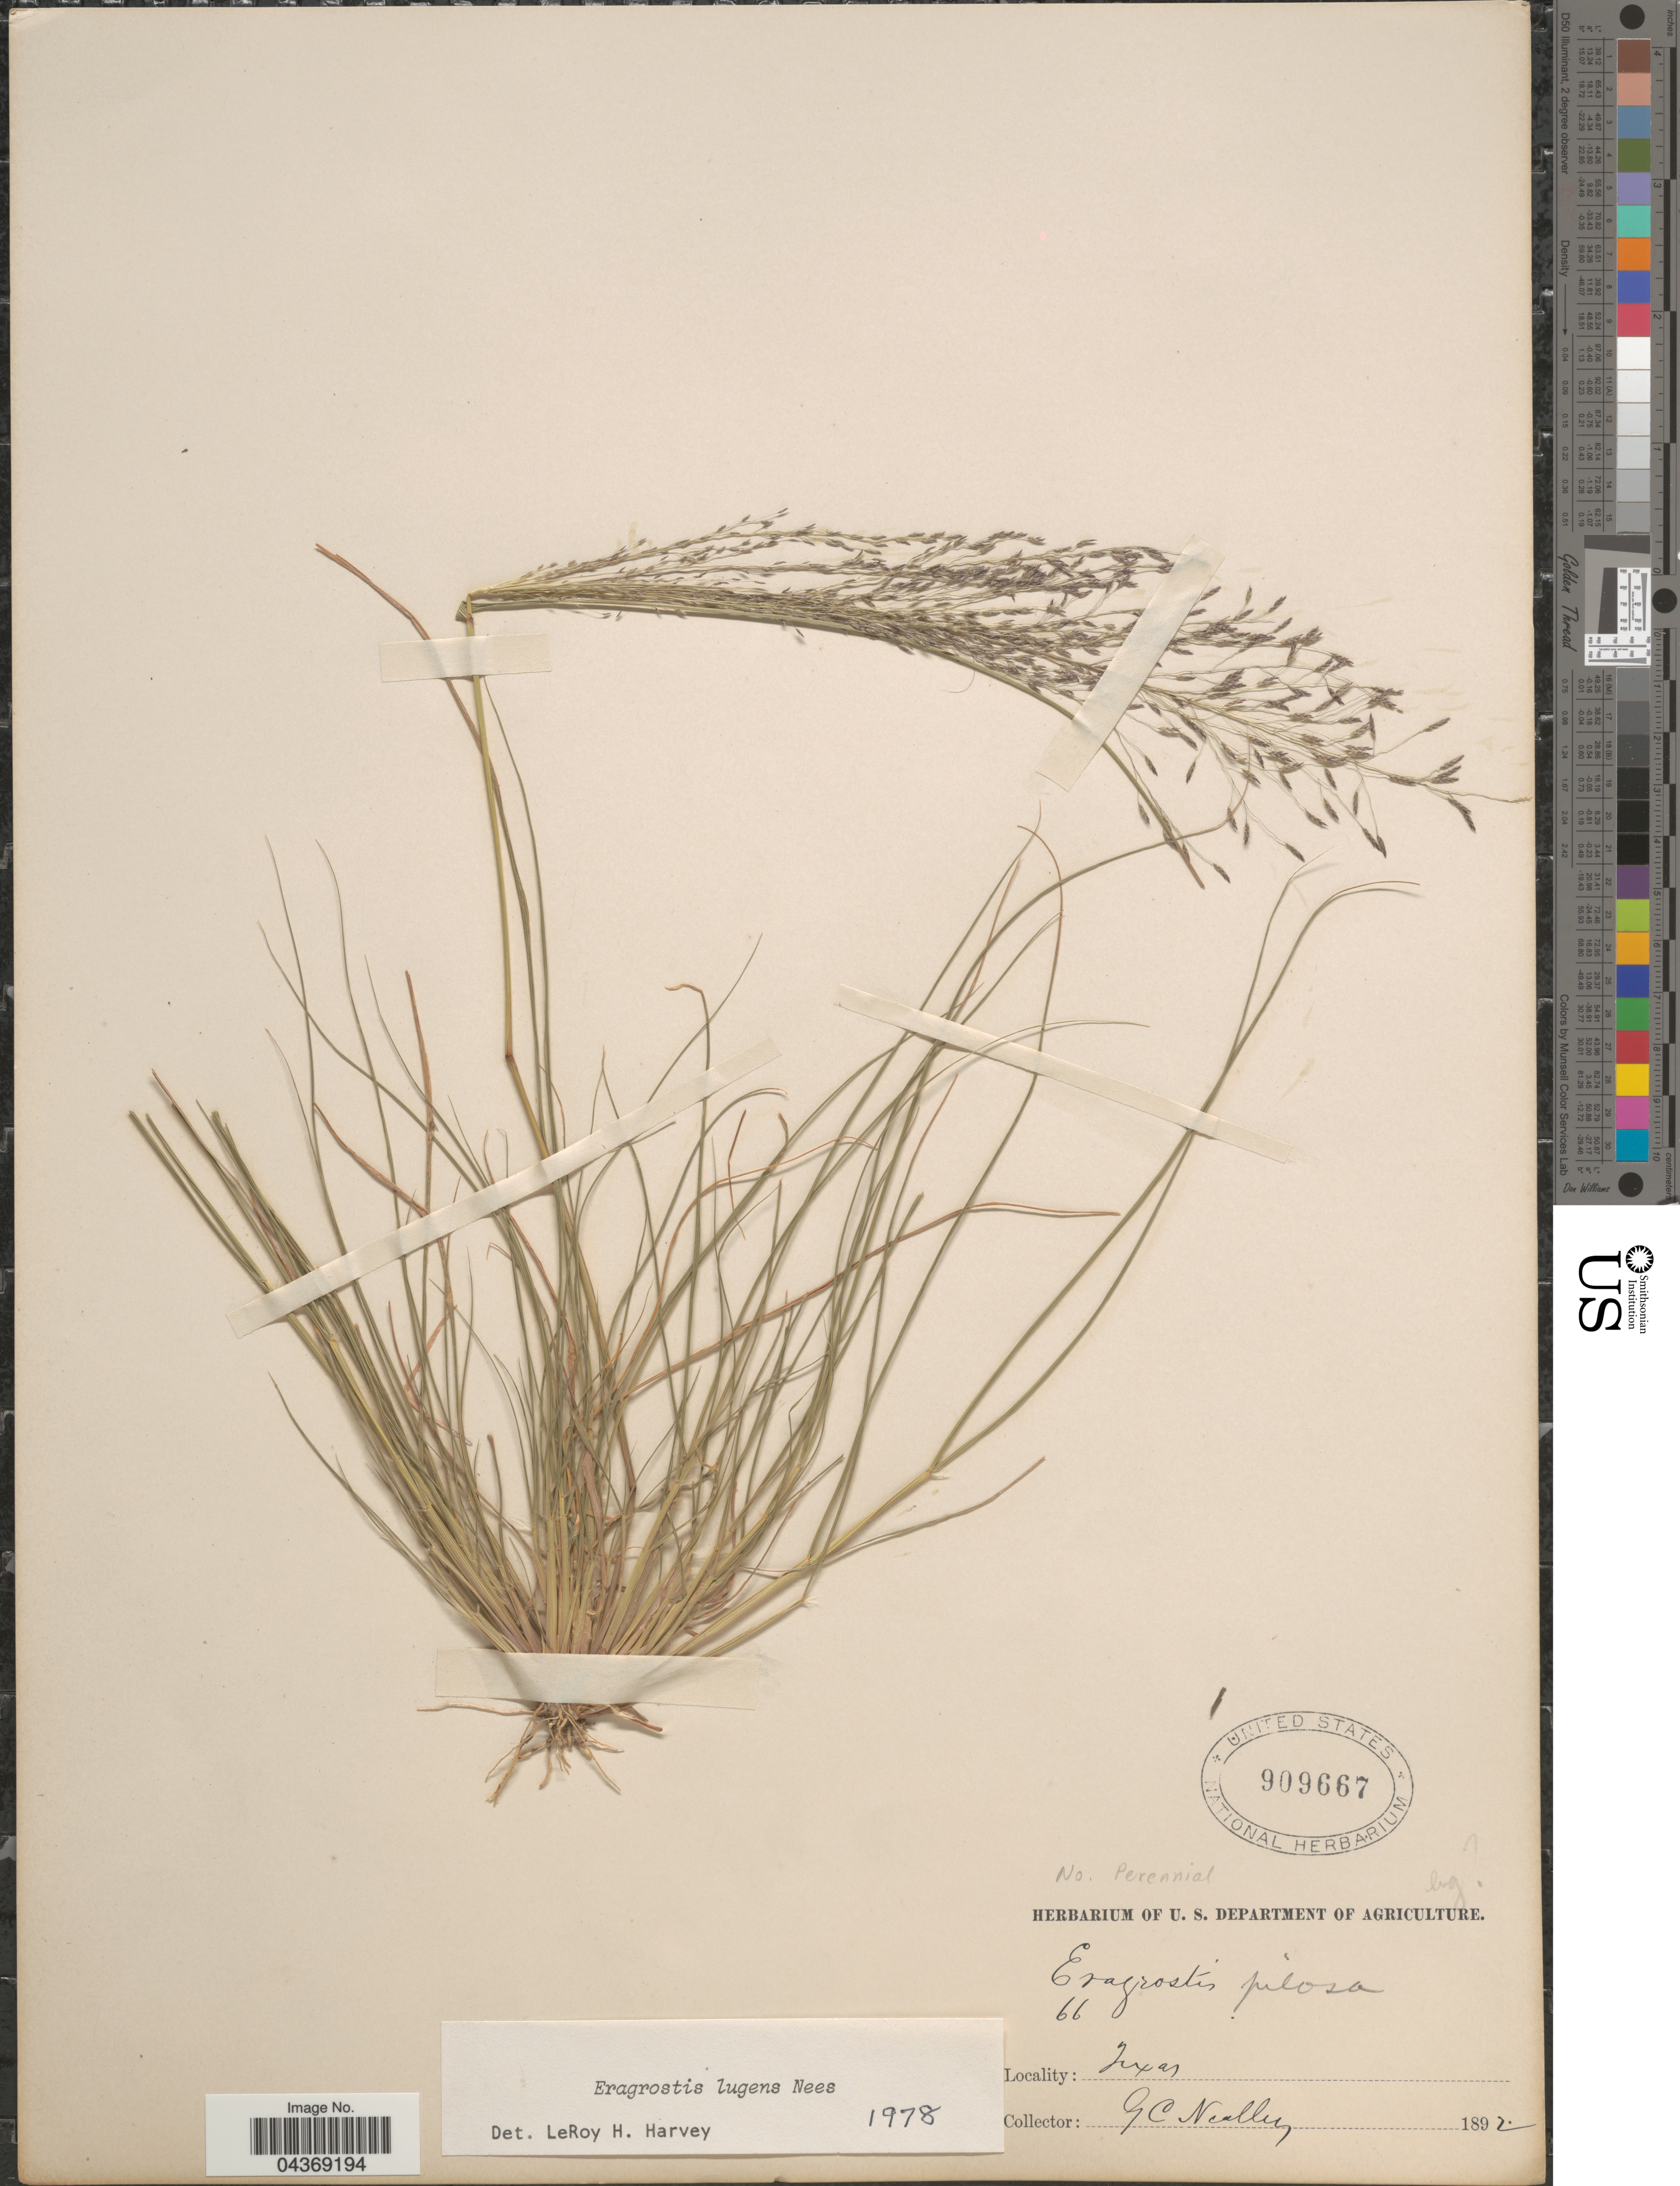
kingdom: Plantae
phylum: Tracheophyta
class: Liliopsida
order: Poales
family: Poaceae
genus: Eragrostis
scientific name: Eragrostis intermedia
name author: Hitchc.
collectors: G. C. Nealley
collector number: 66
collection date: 1892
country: United States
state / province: Texas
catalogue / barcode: US 909667